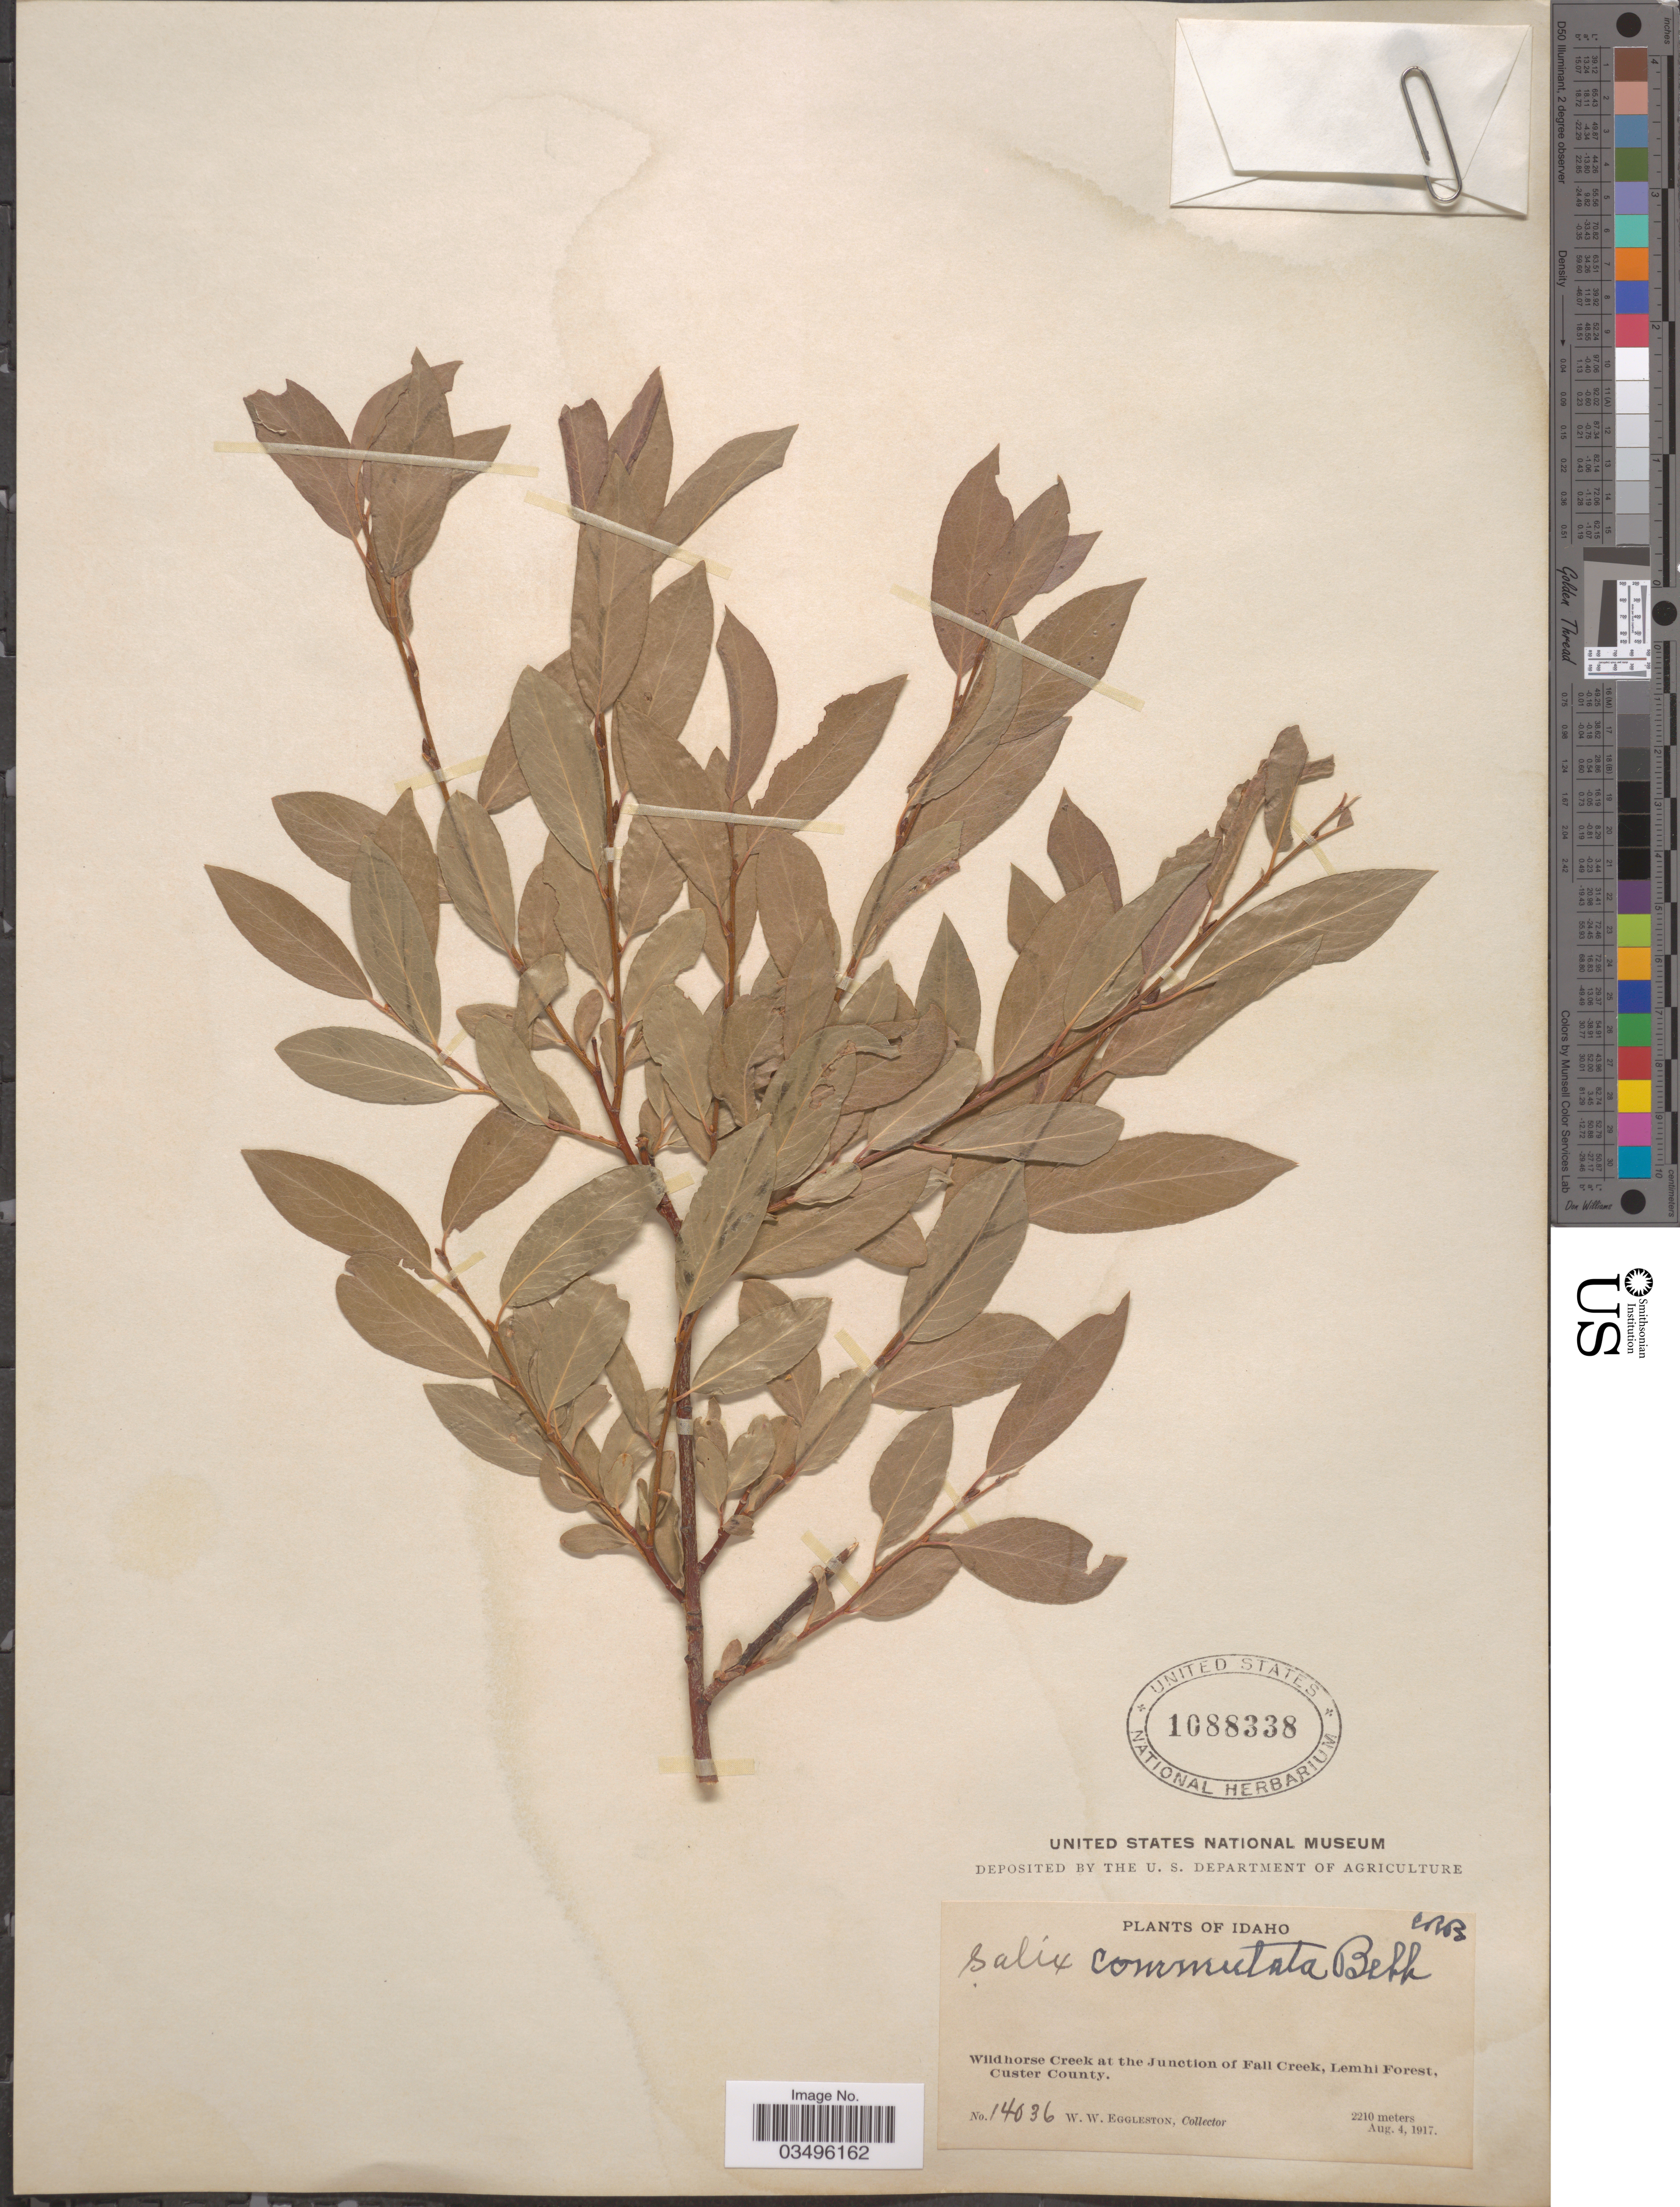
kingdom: Plantae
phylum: Tracheophyta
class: Magnoliopsida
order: Malpighiales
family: Salicaceae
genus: Salix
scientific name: Salix commutata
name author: Bebb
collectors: W. W. Eggleston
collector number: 14036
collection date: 1917-08-04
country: United States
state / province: Idaho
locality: Wildhorse Creek at the Junction of Fall Creek, Lemhi Forest, Custer County.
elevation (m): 2210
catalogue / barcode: US 1088338